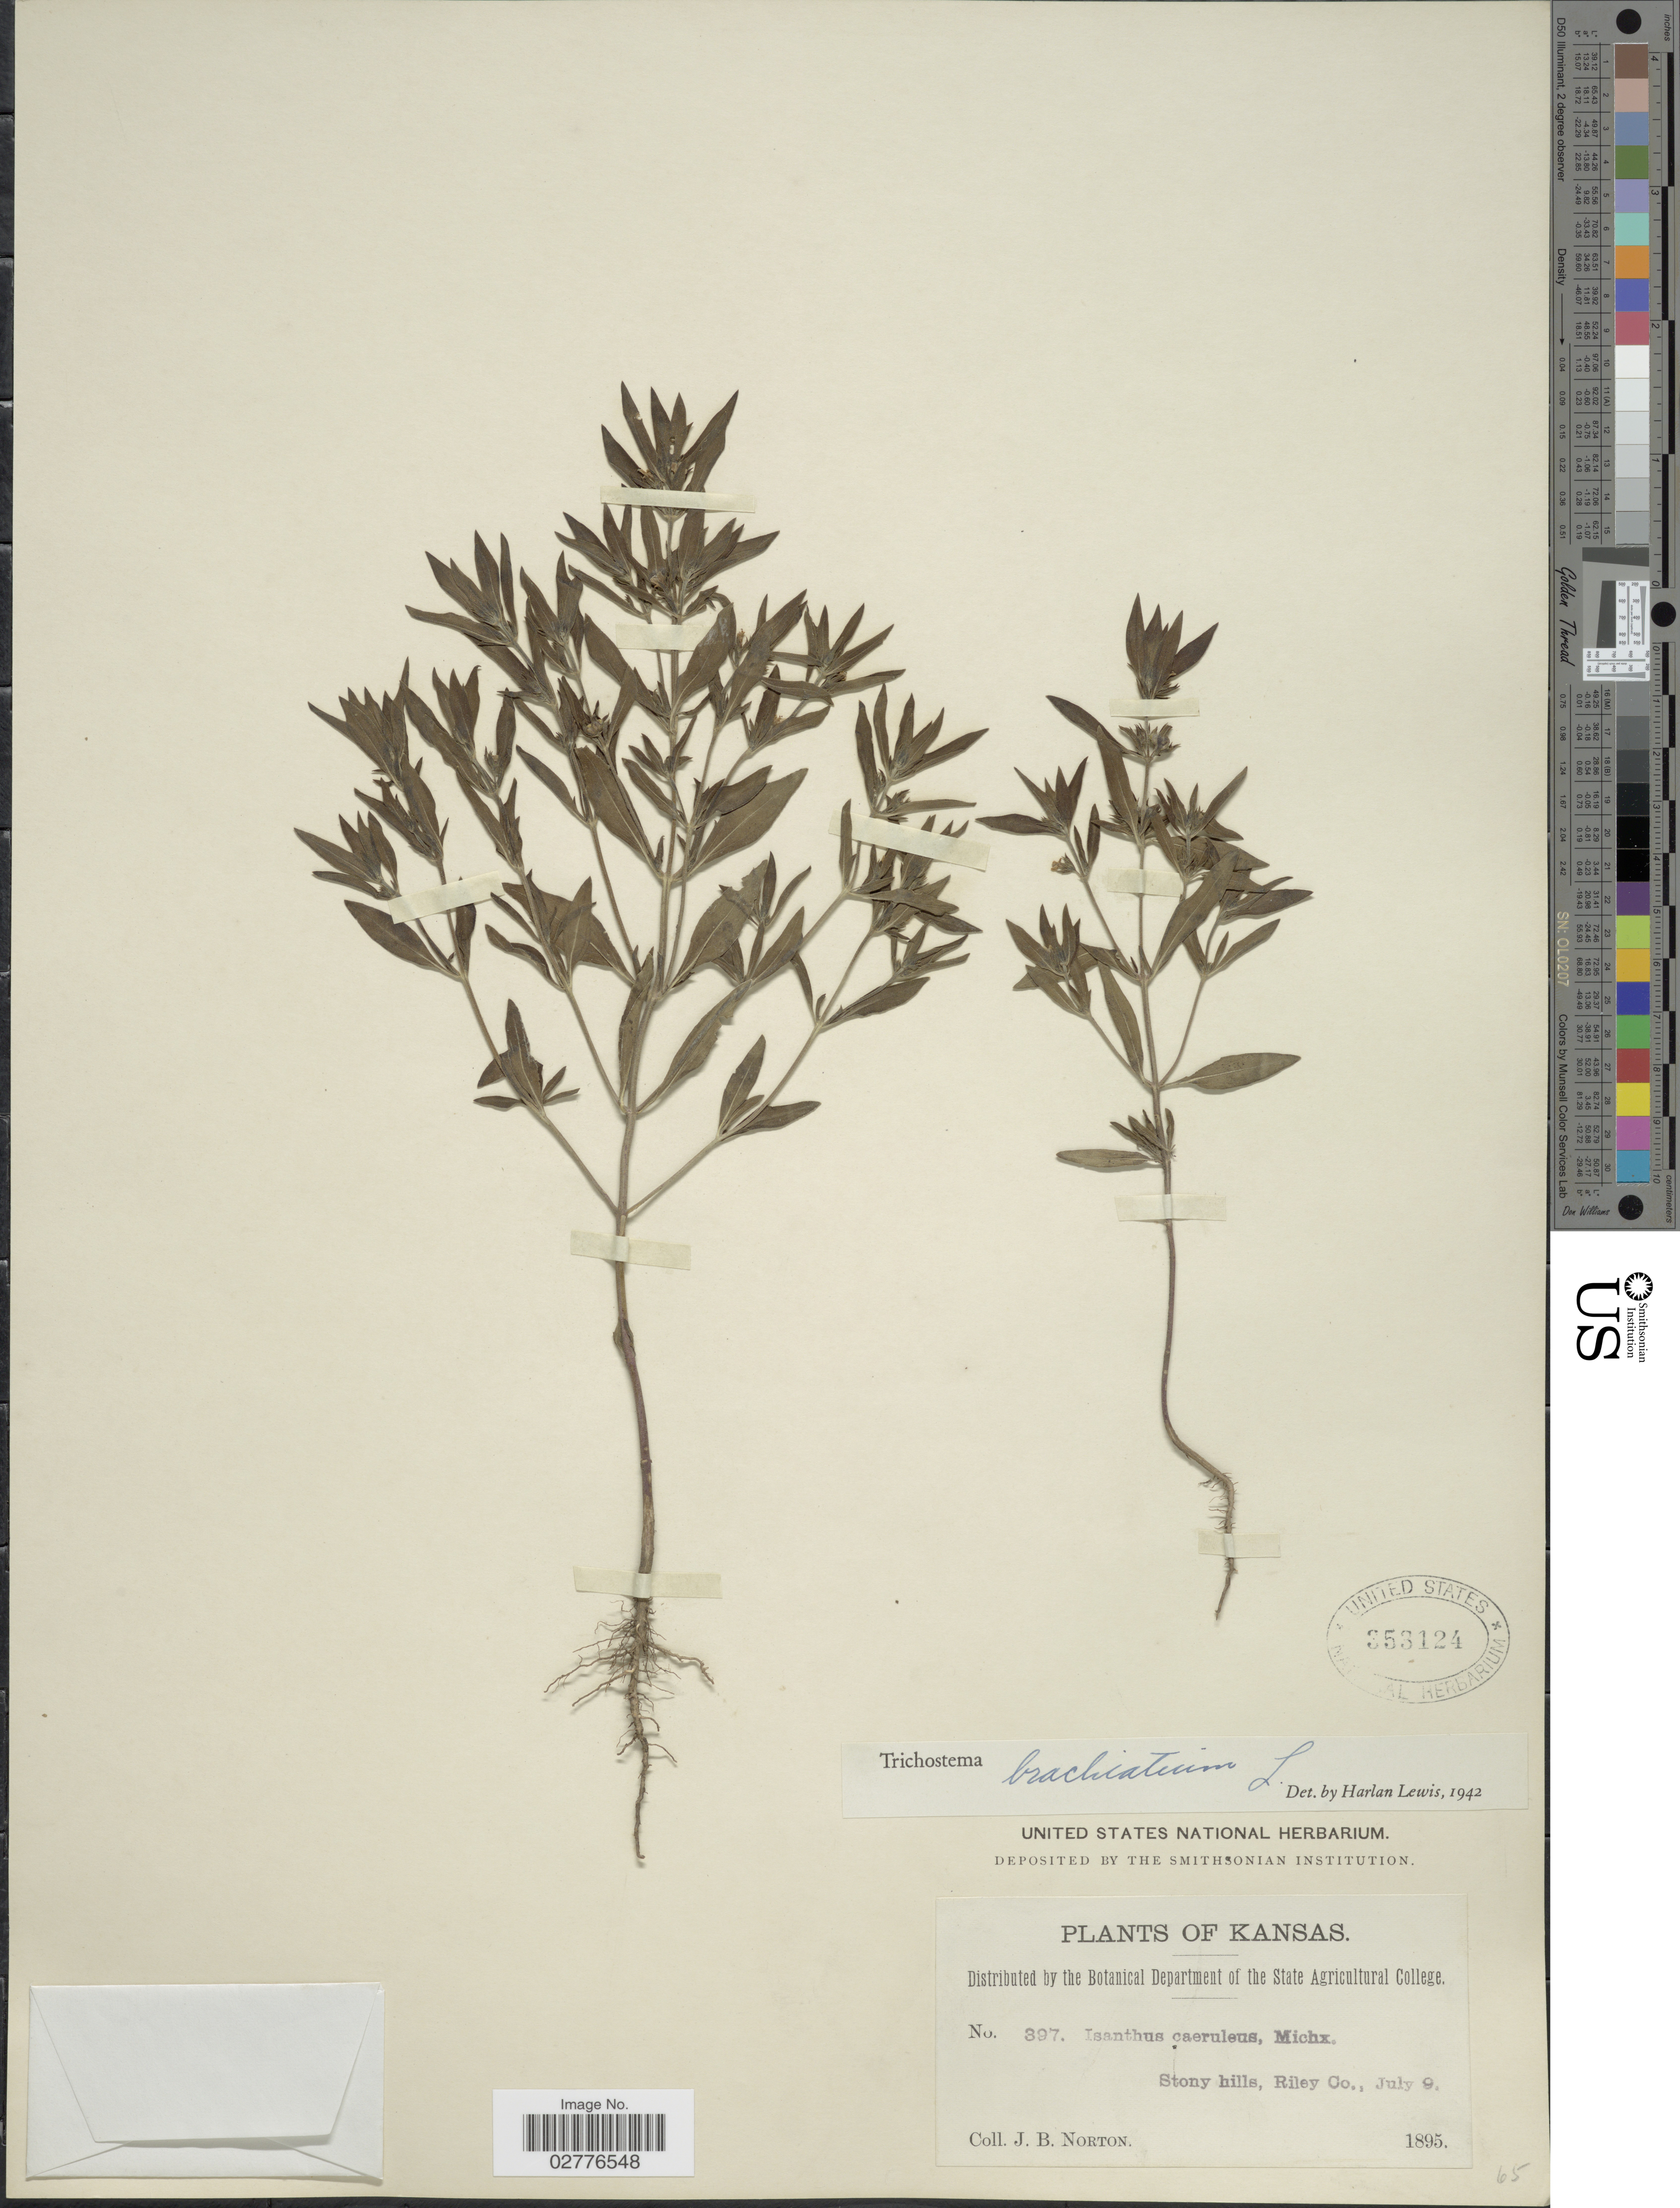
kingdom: Plantae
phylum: Tracheophyta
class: Magnoliopsida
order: Lamiales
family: Lamiaceae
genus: Trichostema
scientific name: Trichostema brachiatum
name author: L.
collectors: J. B. Norton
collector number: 397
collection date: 1895-07-09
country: United States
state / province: Kansas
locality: Stony hills, Riley Co.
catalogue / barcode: US 353124